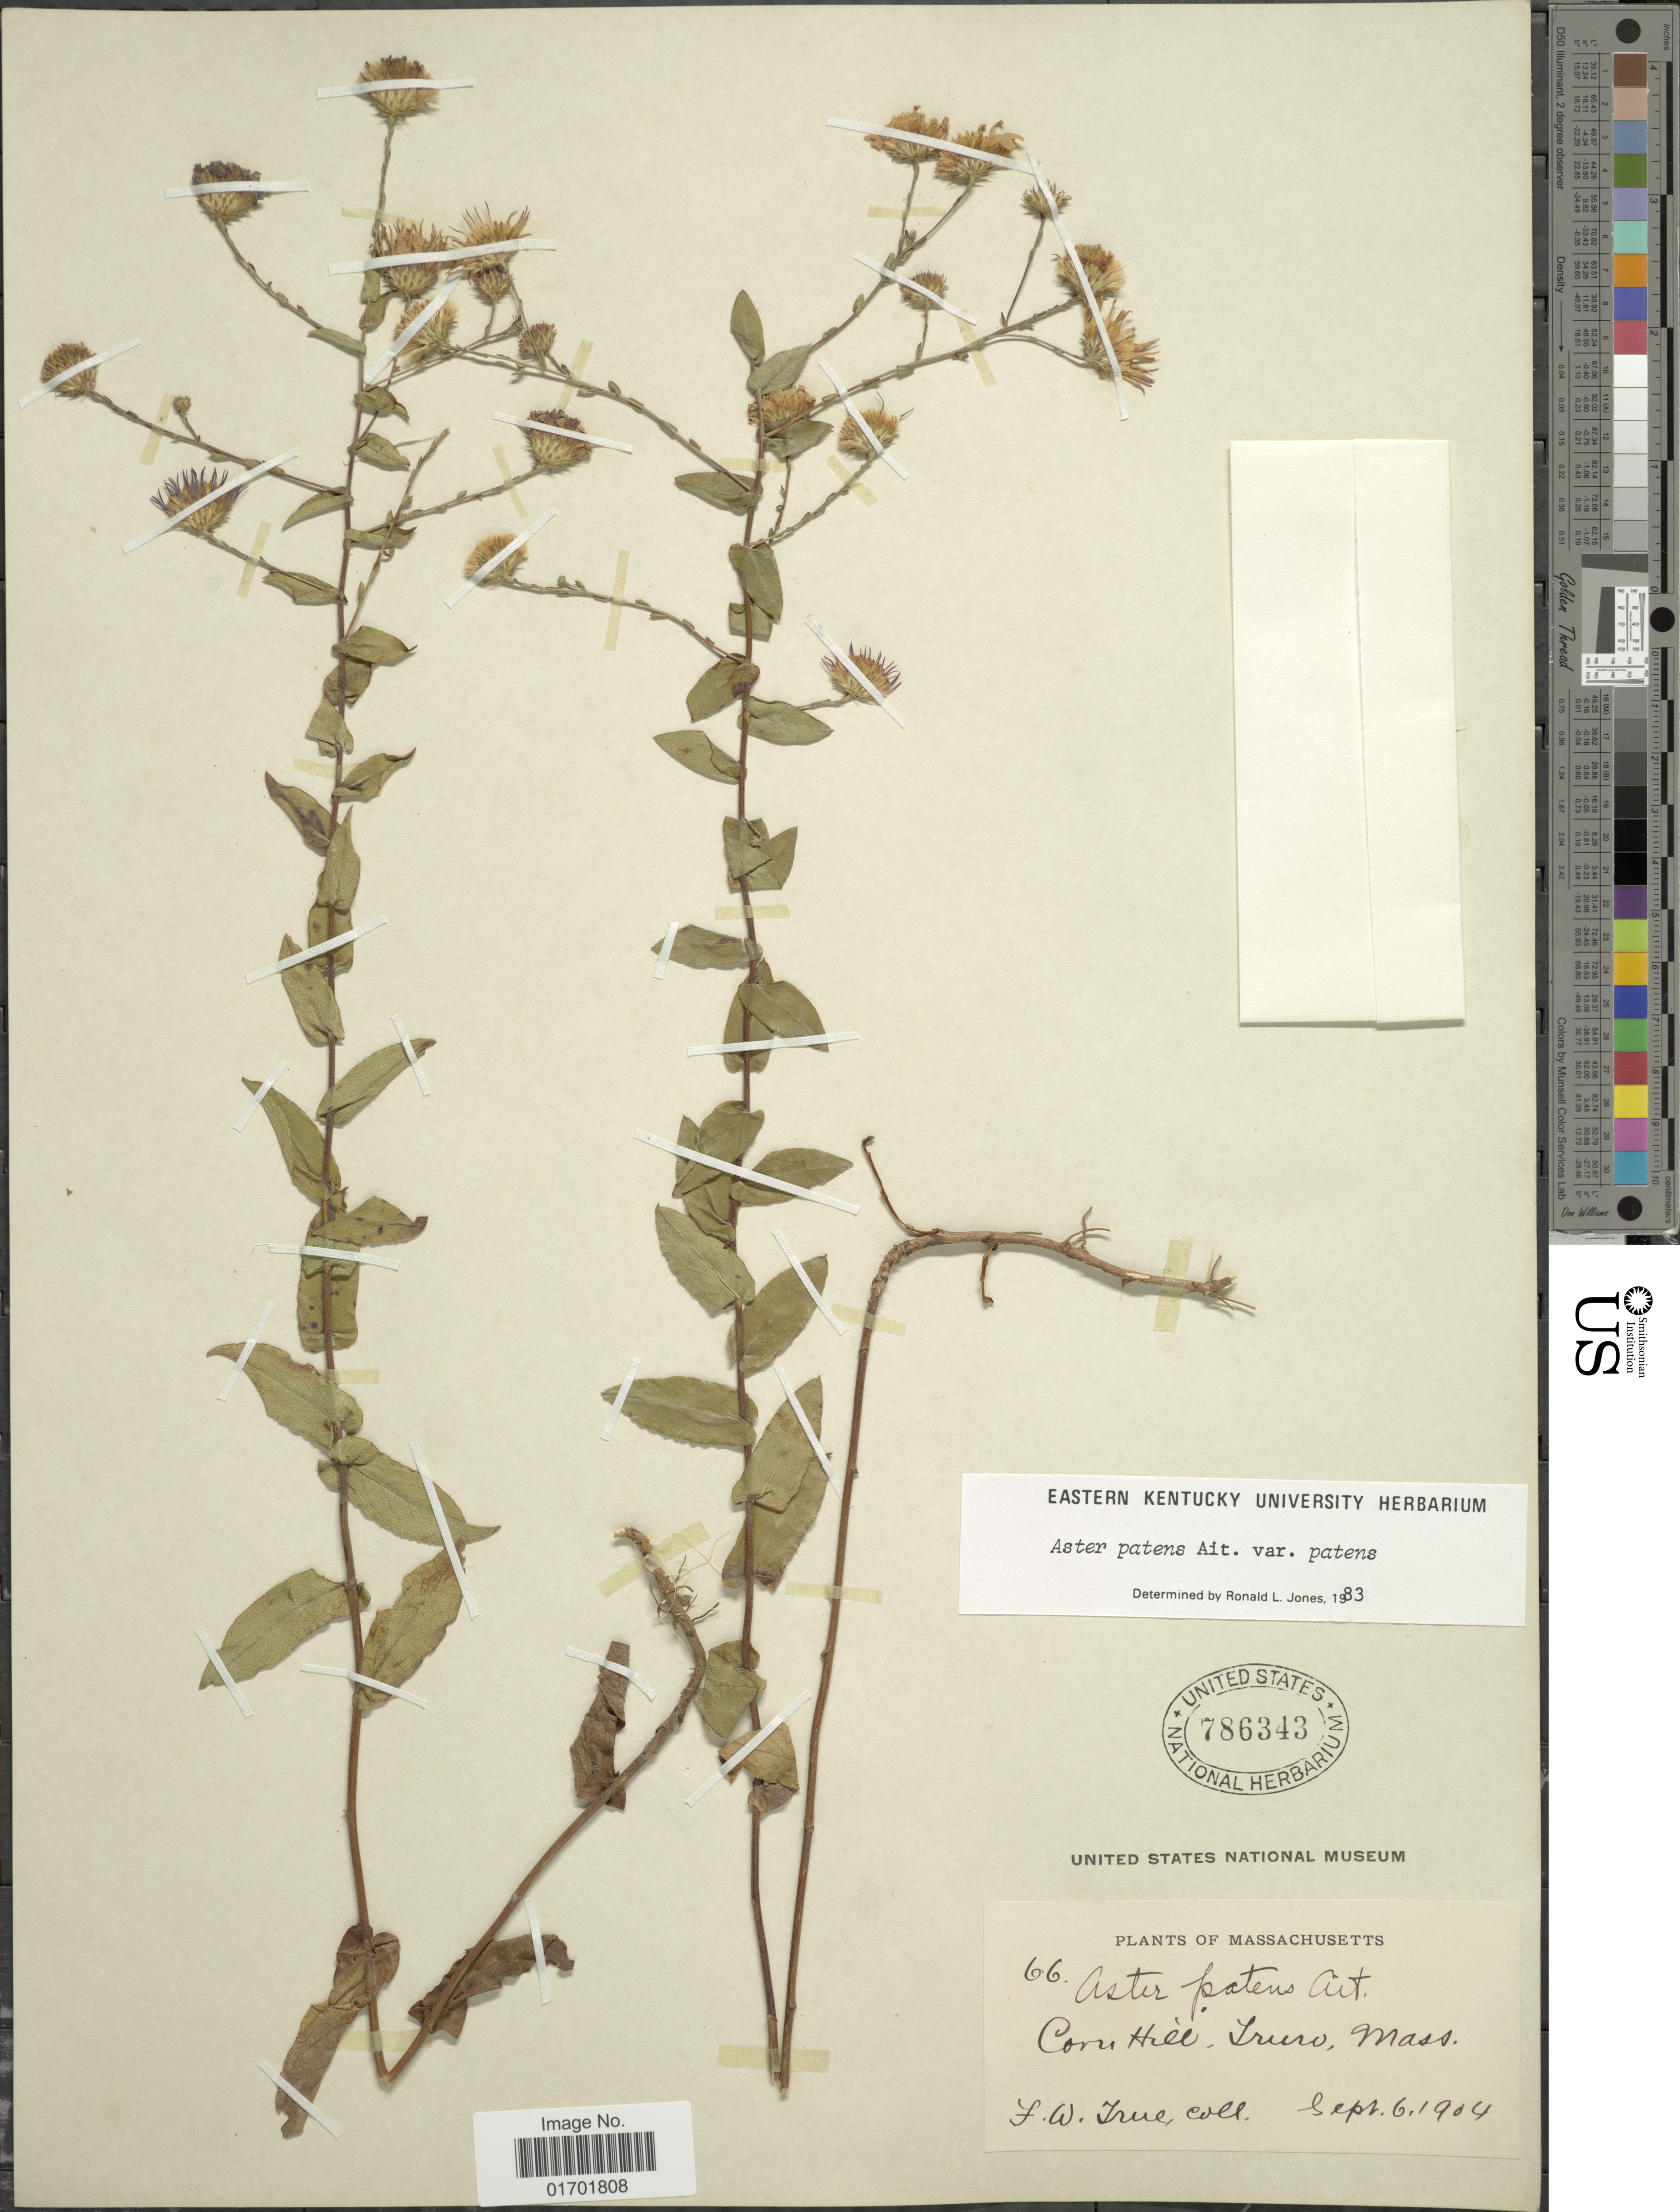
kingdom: Plantae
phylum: Tracheophyta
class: Magnoliopsida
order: Asterales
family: Asteraceae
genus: Symphyotrichum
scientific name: Symphyotrichum patens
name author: (Aiton) G.L. Nesom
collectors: F. True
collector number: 66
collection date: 1904-09-06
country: United States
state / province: Massachusetts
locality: Comitteé. Truro.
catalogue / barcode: US 786343